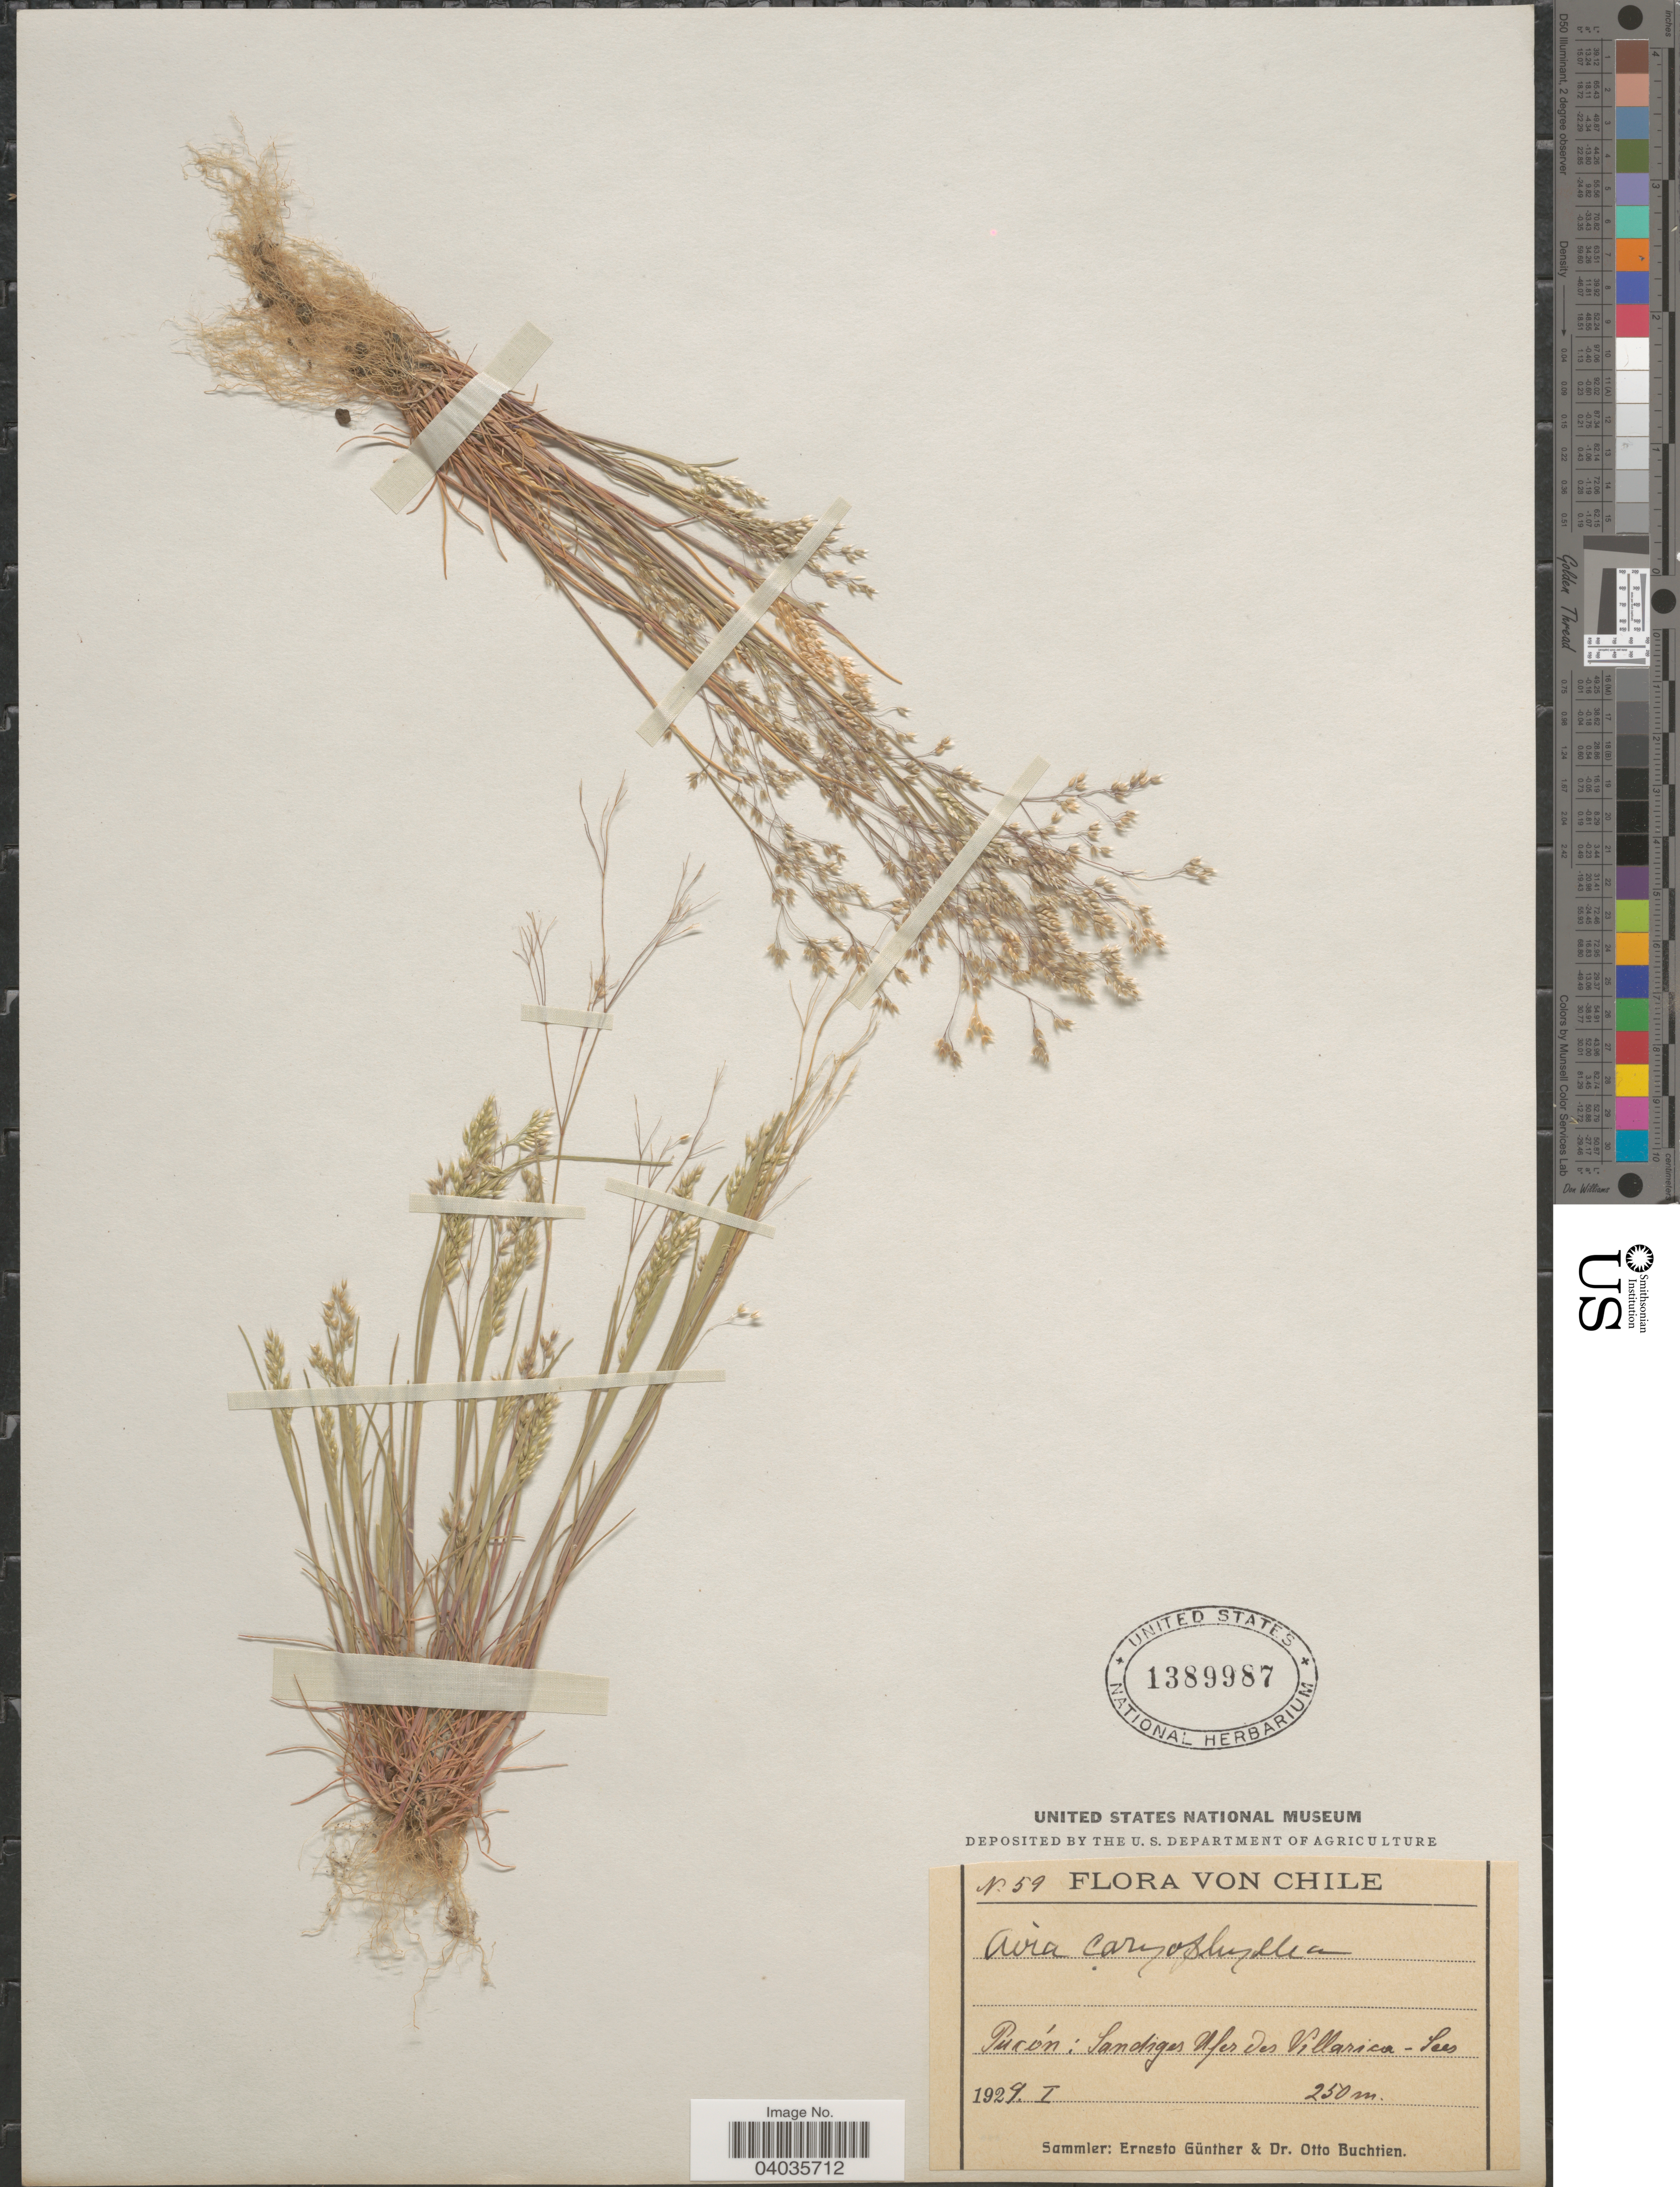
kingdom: Plantae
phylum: Tracheophyta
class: Liliopsida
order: Poales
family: Poaceae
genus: Aira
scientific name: Aira caryophyllea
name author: L.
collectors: E. Gunther & O. Buchtien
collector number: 59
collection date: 1929-01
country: Chile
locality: Pucón: Sandiger Ufer des Villarica-Sees.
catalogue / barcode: US 1389987